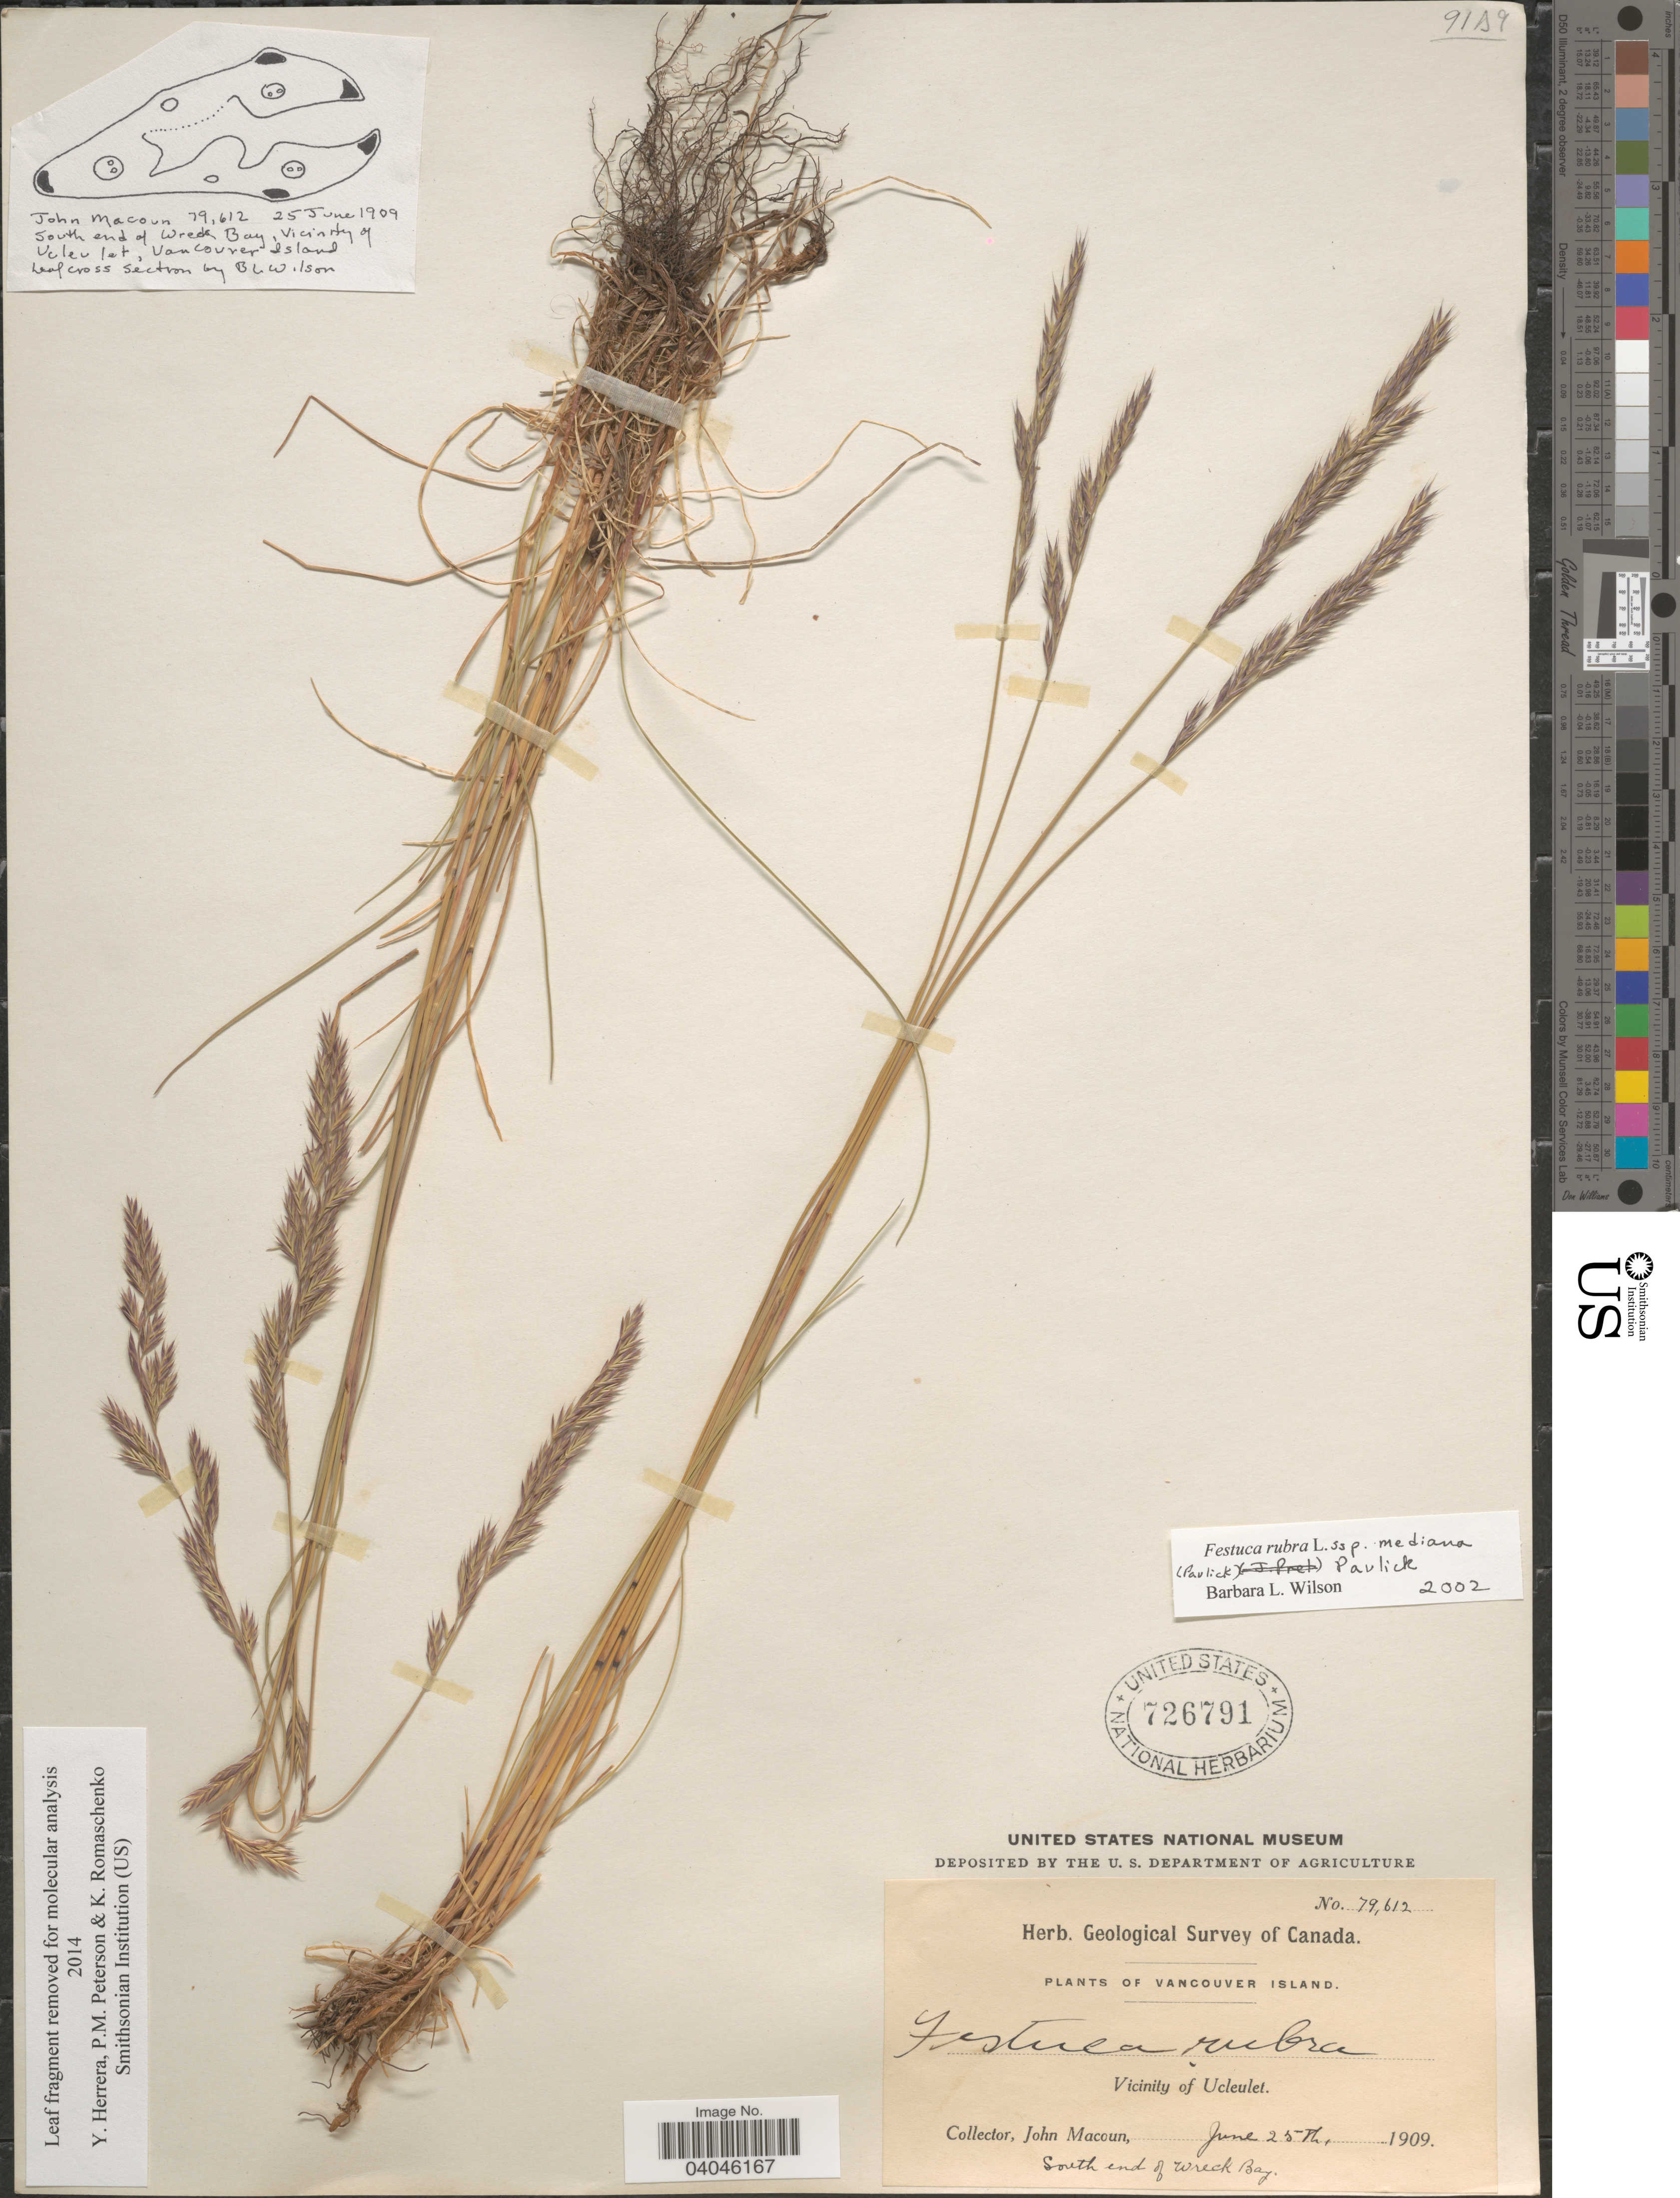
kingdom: Plantae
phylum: Tracheophyta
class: Liliopsida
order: Poales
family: Poaceae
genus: Festuca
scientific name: Festuca rubra subsp. mediana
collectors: J. Macoun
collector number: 79612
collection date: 1909-06-25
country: Canada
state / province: British Columbia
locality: Vancouver Island. Vicinity of Ucleulet. South end of Wreck Bay.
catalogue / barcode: US 726791